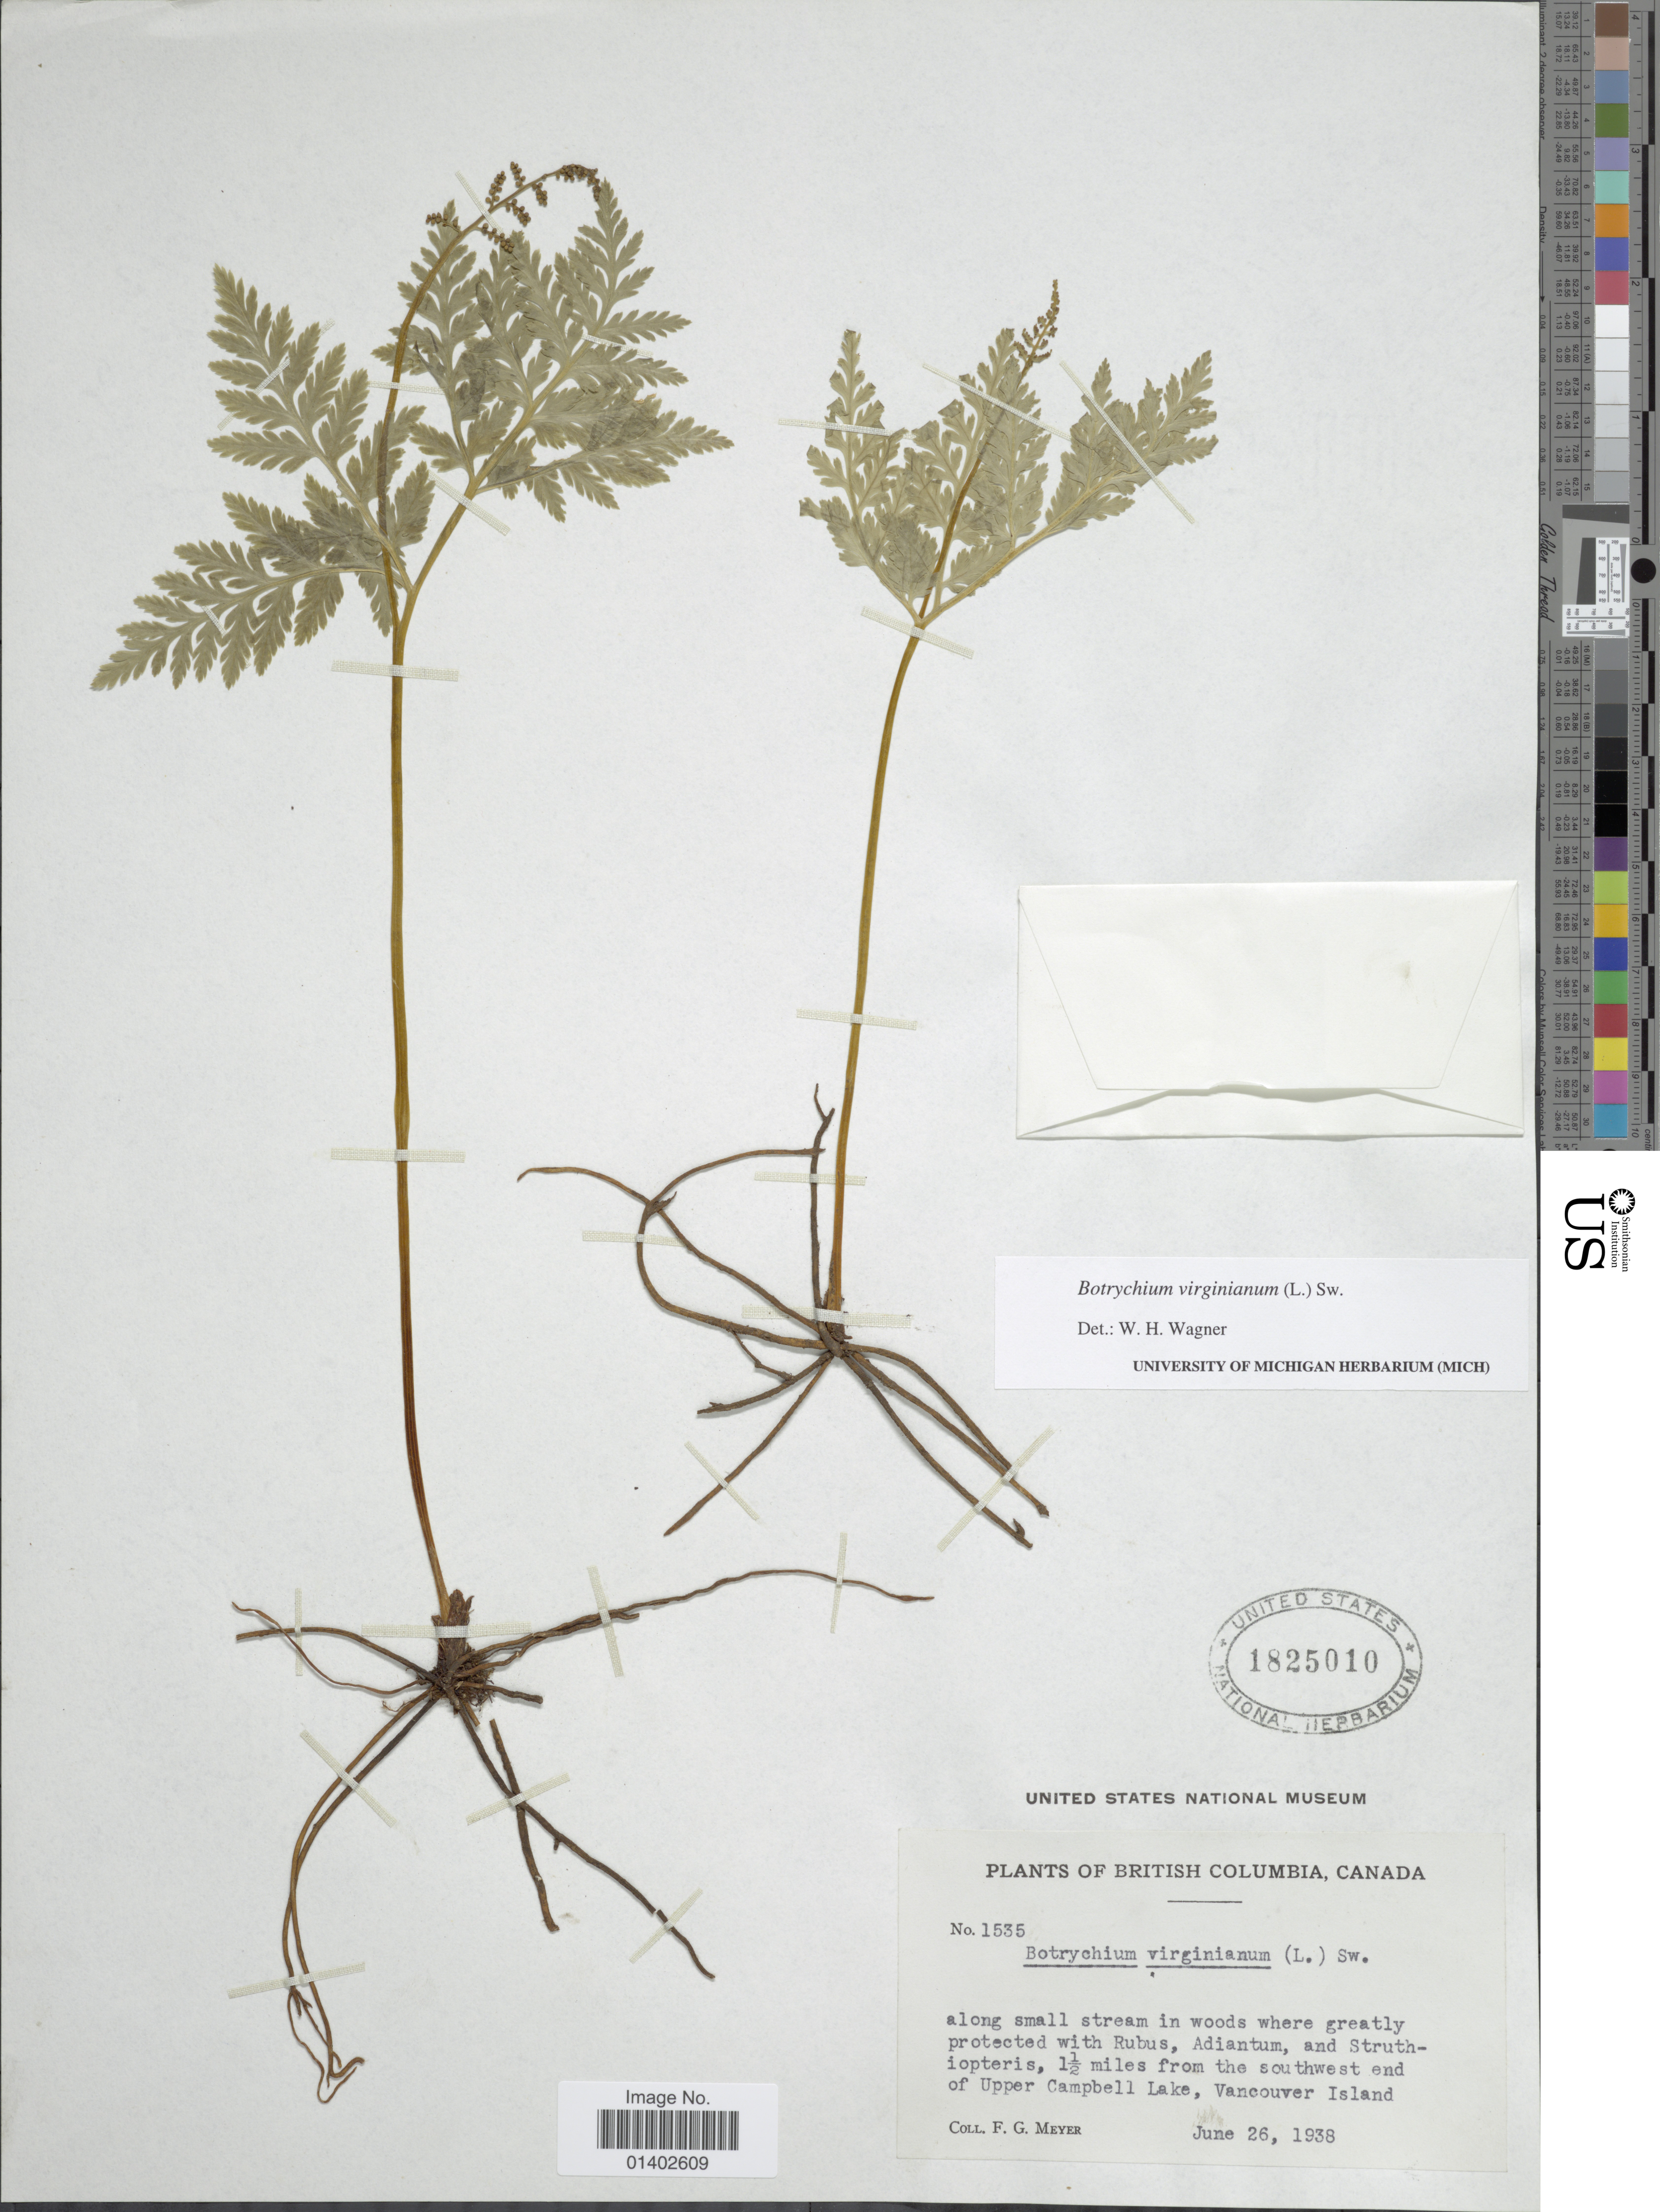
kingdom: Plantae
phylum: Tracheophyta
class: Polypodiopsida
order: Ophioglossales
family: Ophioglossaceae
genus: Botrychium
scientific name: Botrychium virginianum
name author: (L.) Sw.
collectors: F. G. Meyer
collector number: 1535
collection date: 1938-06-26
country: Canada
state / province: British Columbia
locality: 1½ miles from the southwest end of Upper Campbell Lake, Vancouver Island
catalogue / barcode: US 1825010